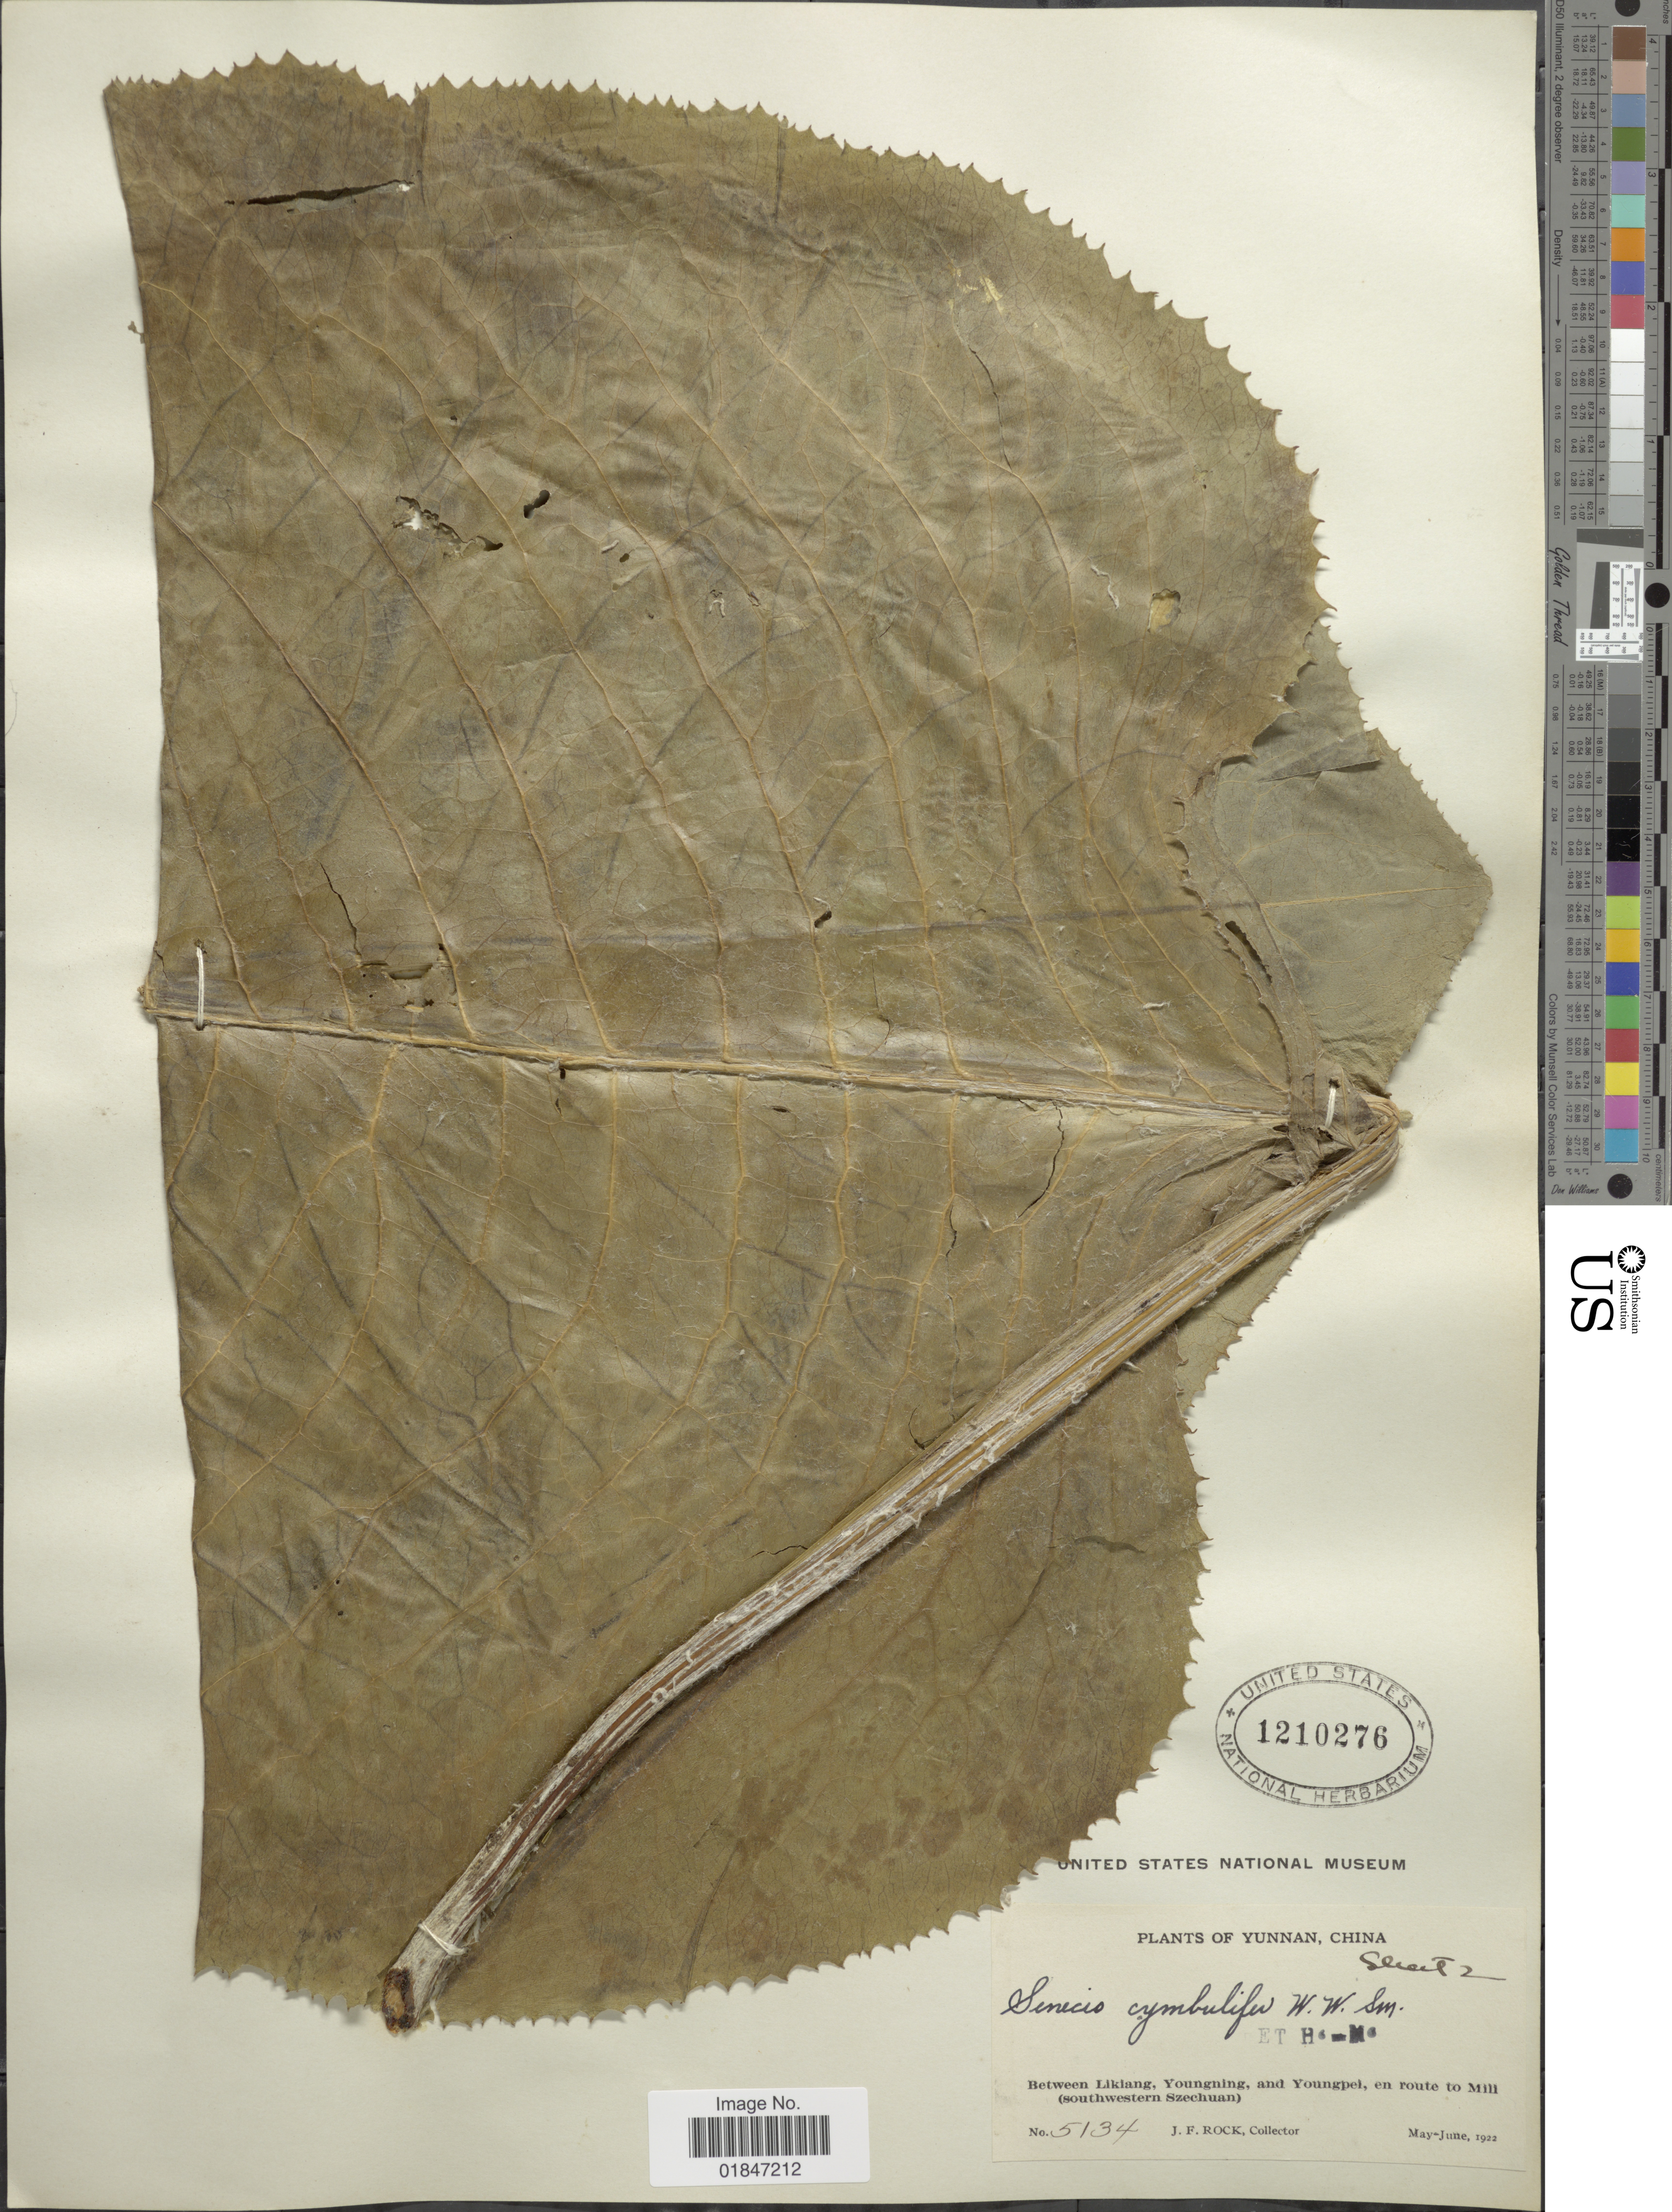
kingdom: Plantae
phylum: Tracheophyta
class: Magnoliopsida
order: Asterales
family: Asteraceae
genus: Ligularia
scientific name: Ligularia cymbulifera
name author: (W.W. Sm.) Hand.-Mazz.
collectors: J. Rock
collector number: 5134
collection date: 1922-05/1922-06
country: China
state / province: Yunnan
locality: Yunnan, China. between Likiang, Youngning, and Youngpelm en route to Mill (Southwestern Szechuan).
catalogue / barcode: US 1210276